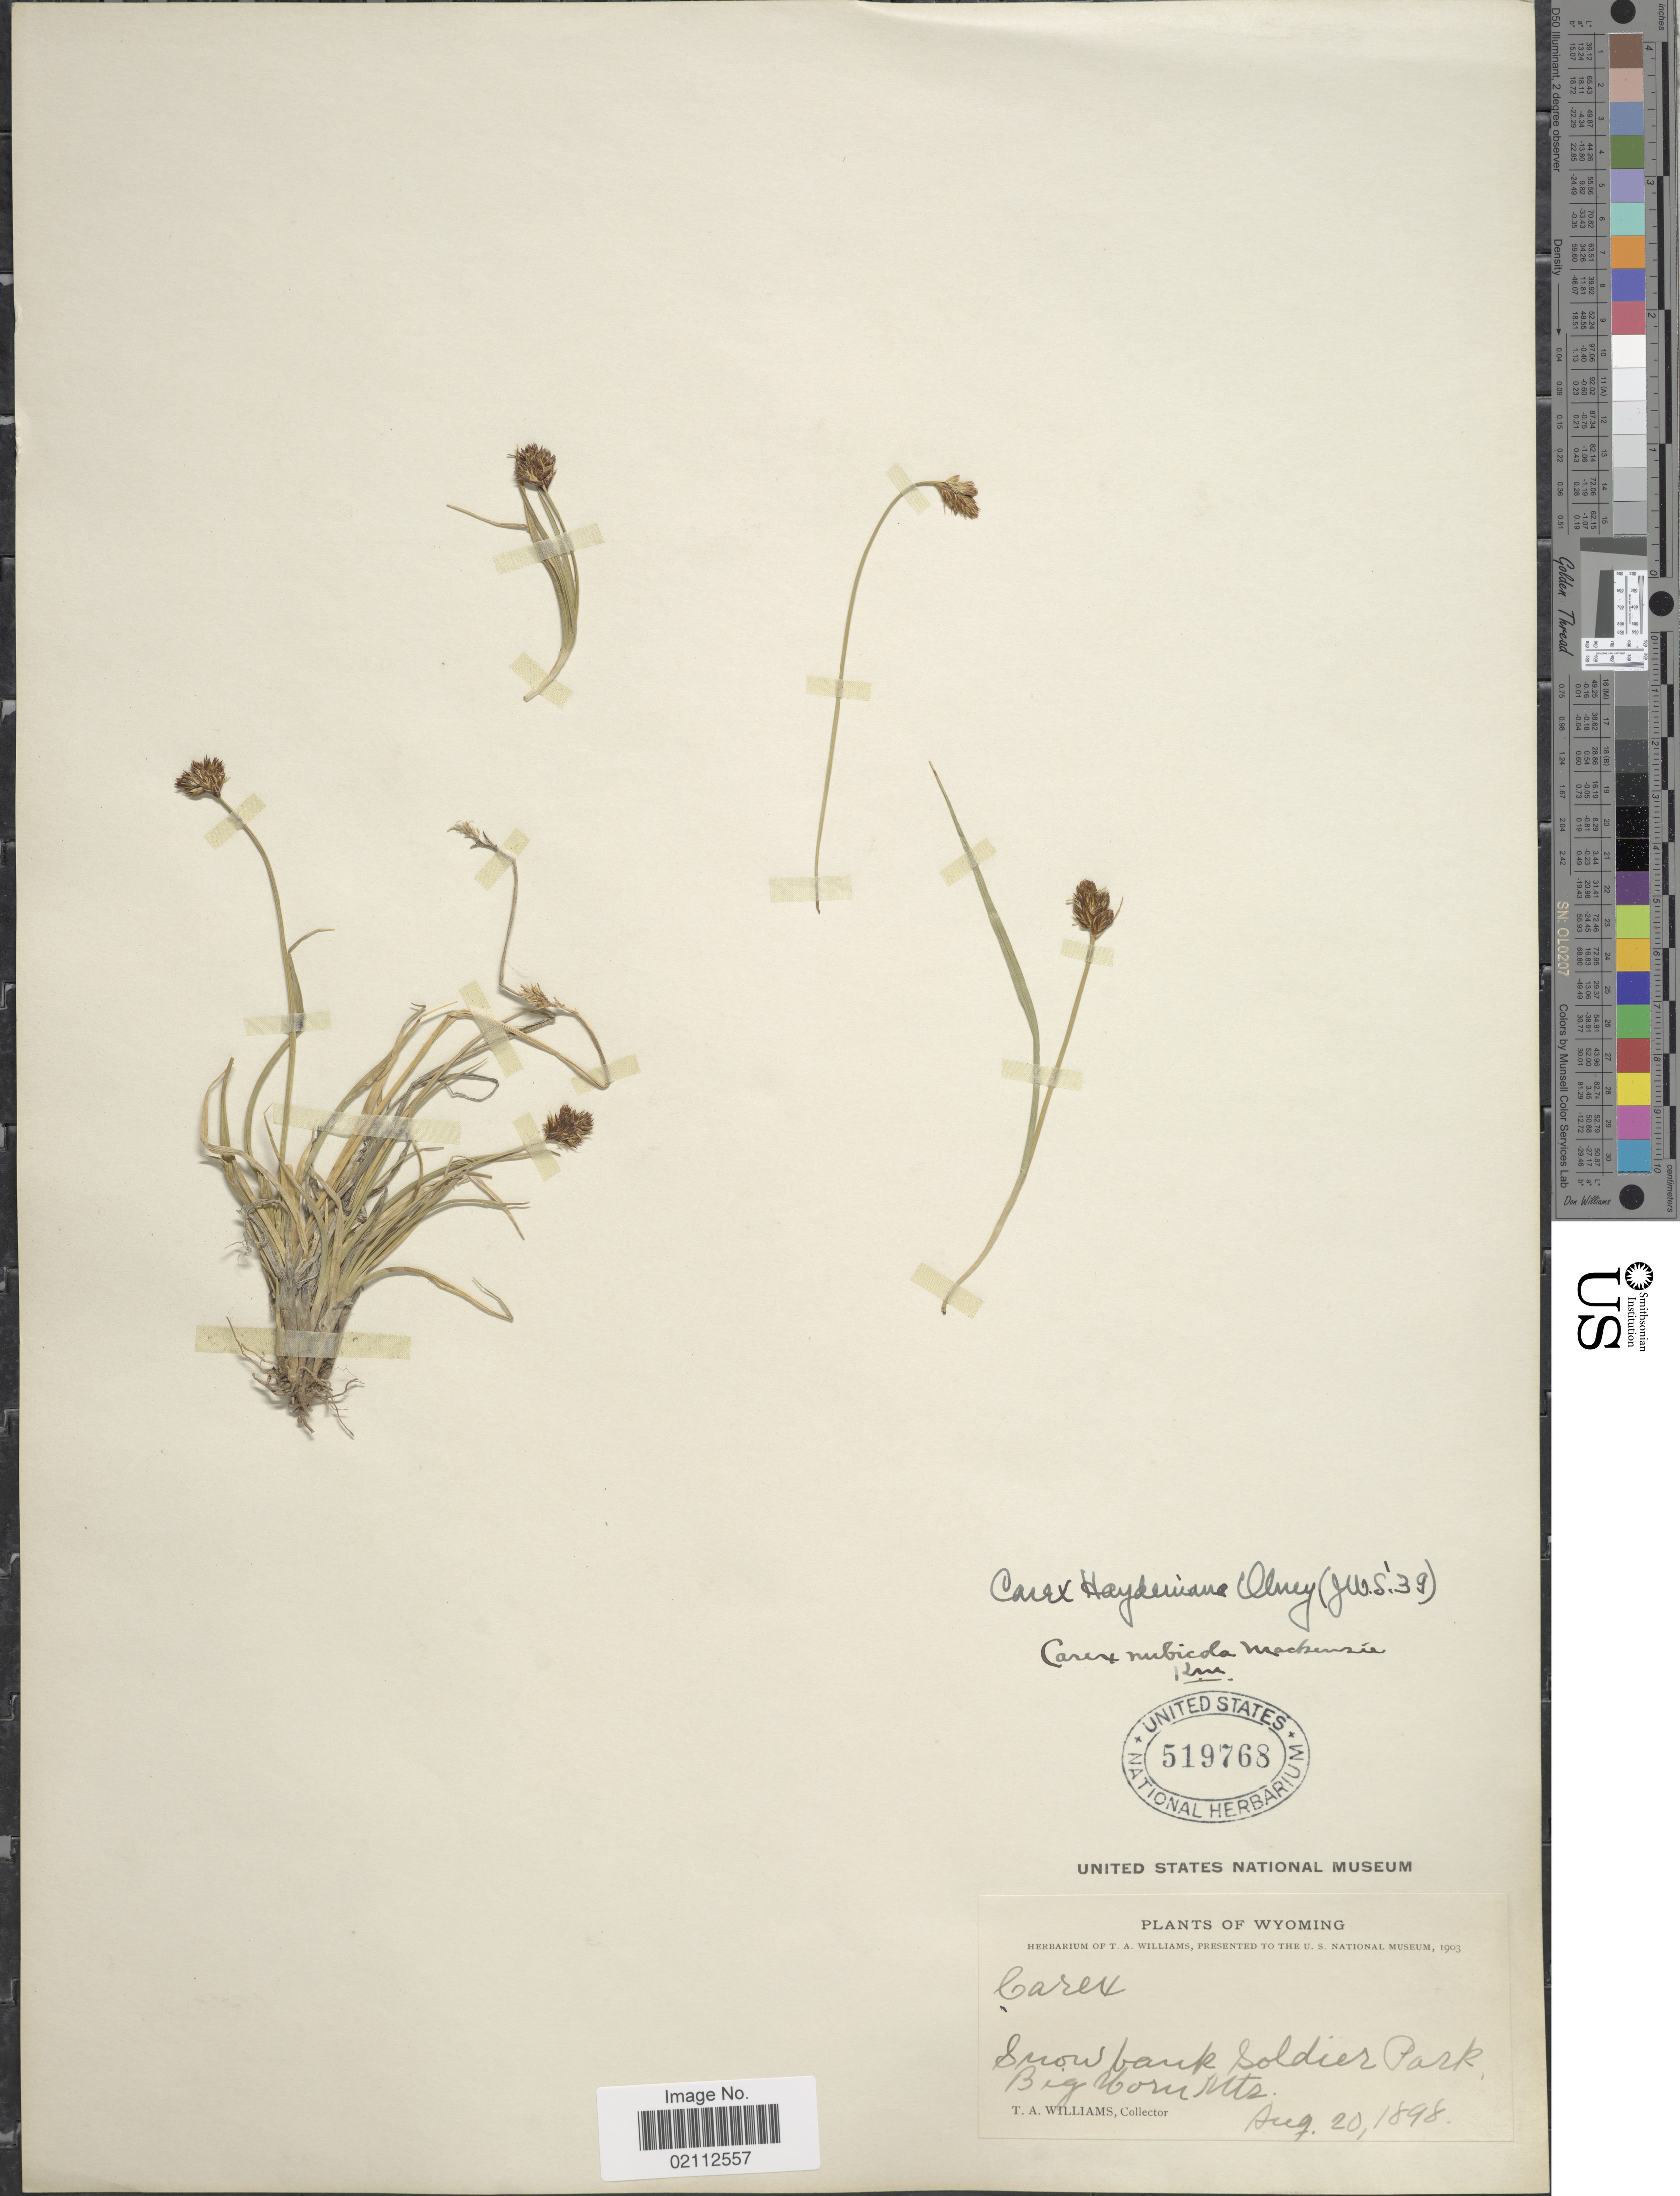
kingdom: Plantae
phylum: Tracheophyta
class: Liliopsida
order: Poales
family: Cyperaceae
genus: Carex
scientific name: Carex haydeniana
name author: Olney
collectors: T. A. Williams (herbarium)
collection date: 1898-08-20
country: United States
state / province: Wyoming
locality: Snow bank Soldier Park, Big Horn Mts.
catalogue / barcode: US 519768